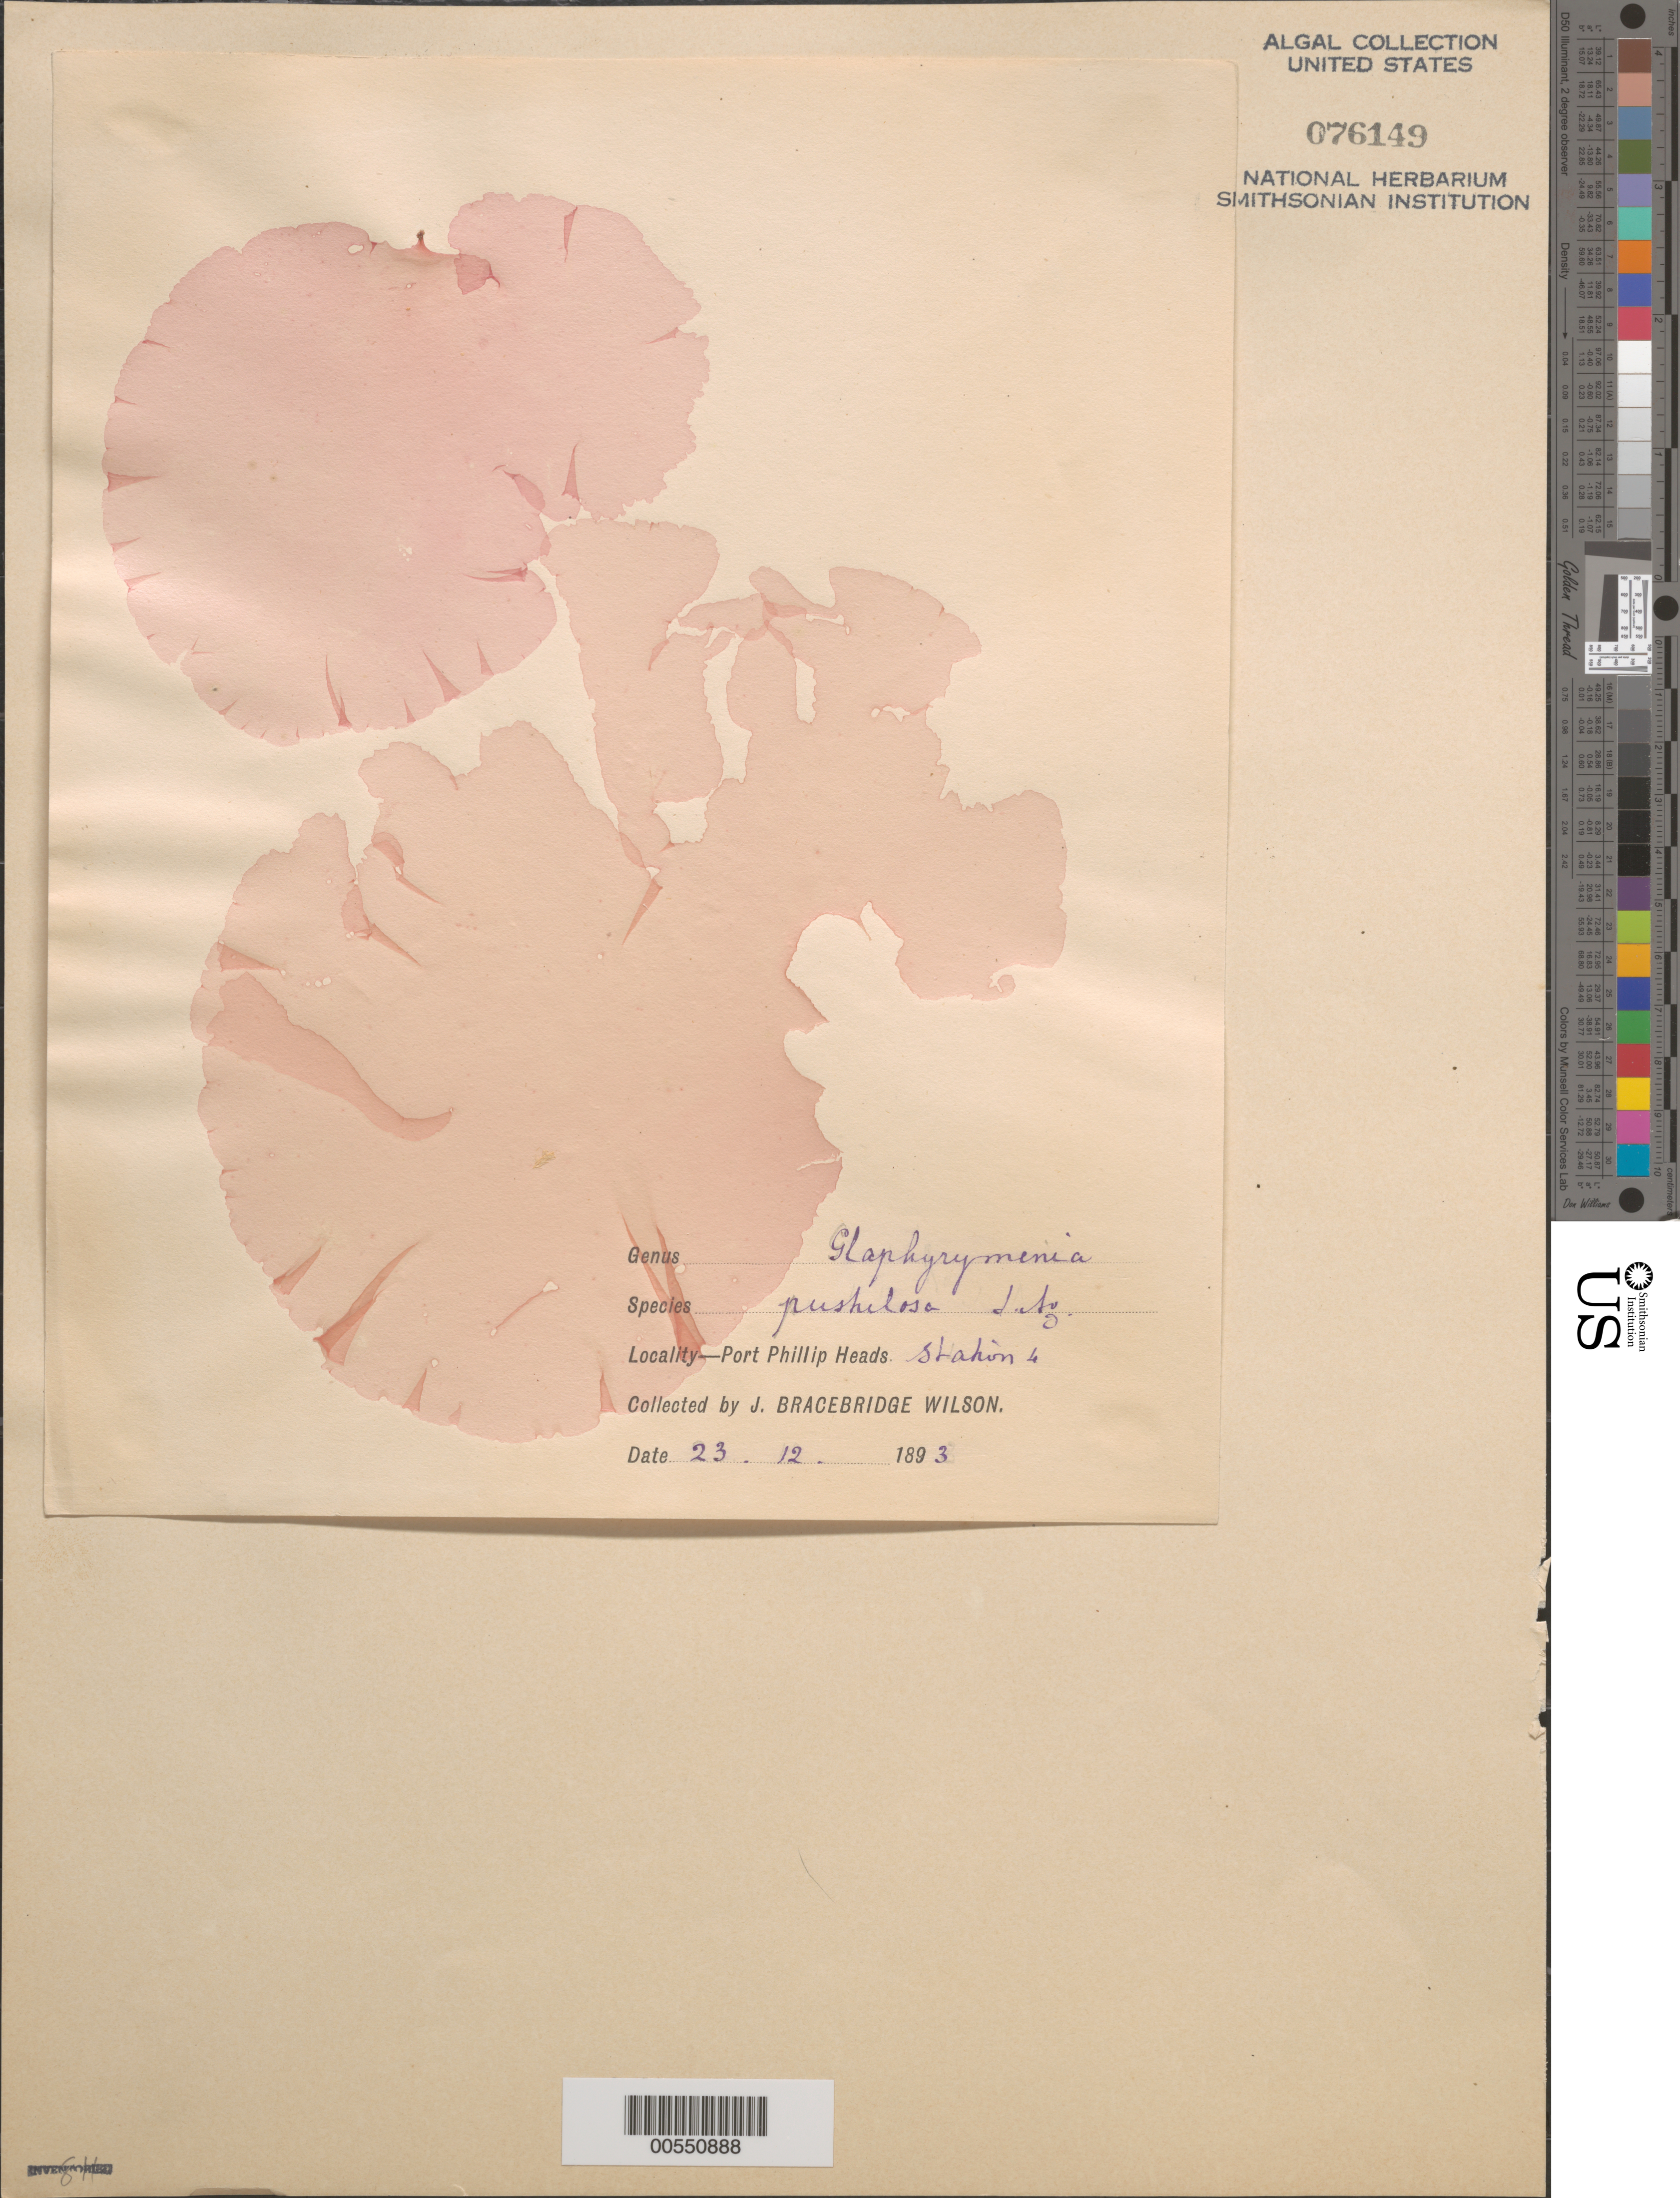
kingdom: Plantae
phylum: Rhodophyta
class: Florideophyceae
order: Gigartinales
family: Kallymeniaceae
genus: Glaphyrymenia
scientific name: Glaphyrymenia pustulosa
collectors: J. B. Wilson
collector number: Station 4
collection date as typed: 23 Dec 1893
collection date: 1893-12-23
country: Australia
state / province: Victoria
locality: Port Phillip Heads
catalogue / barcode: US 76149